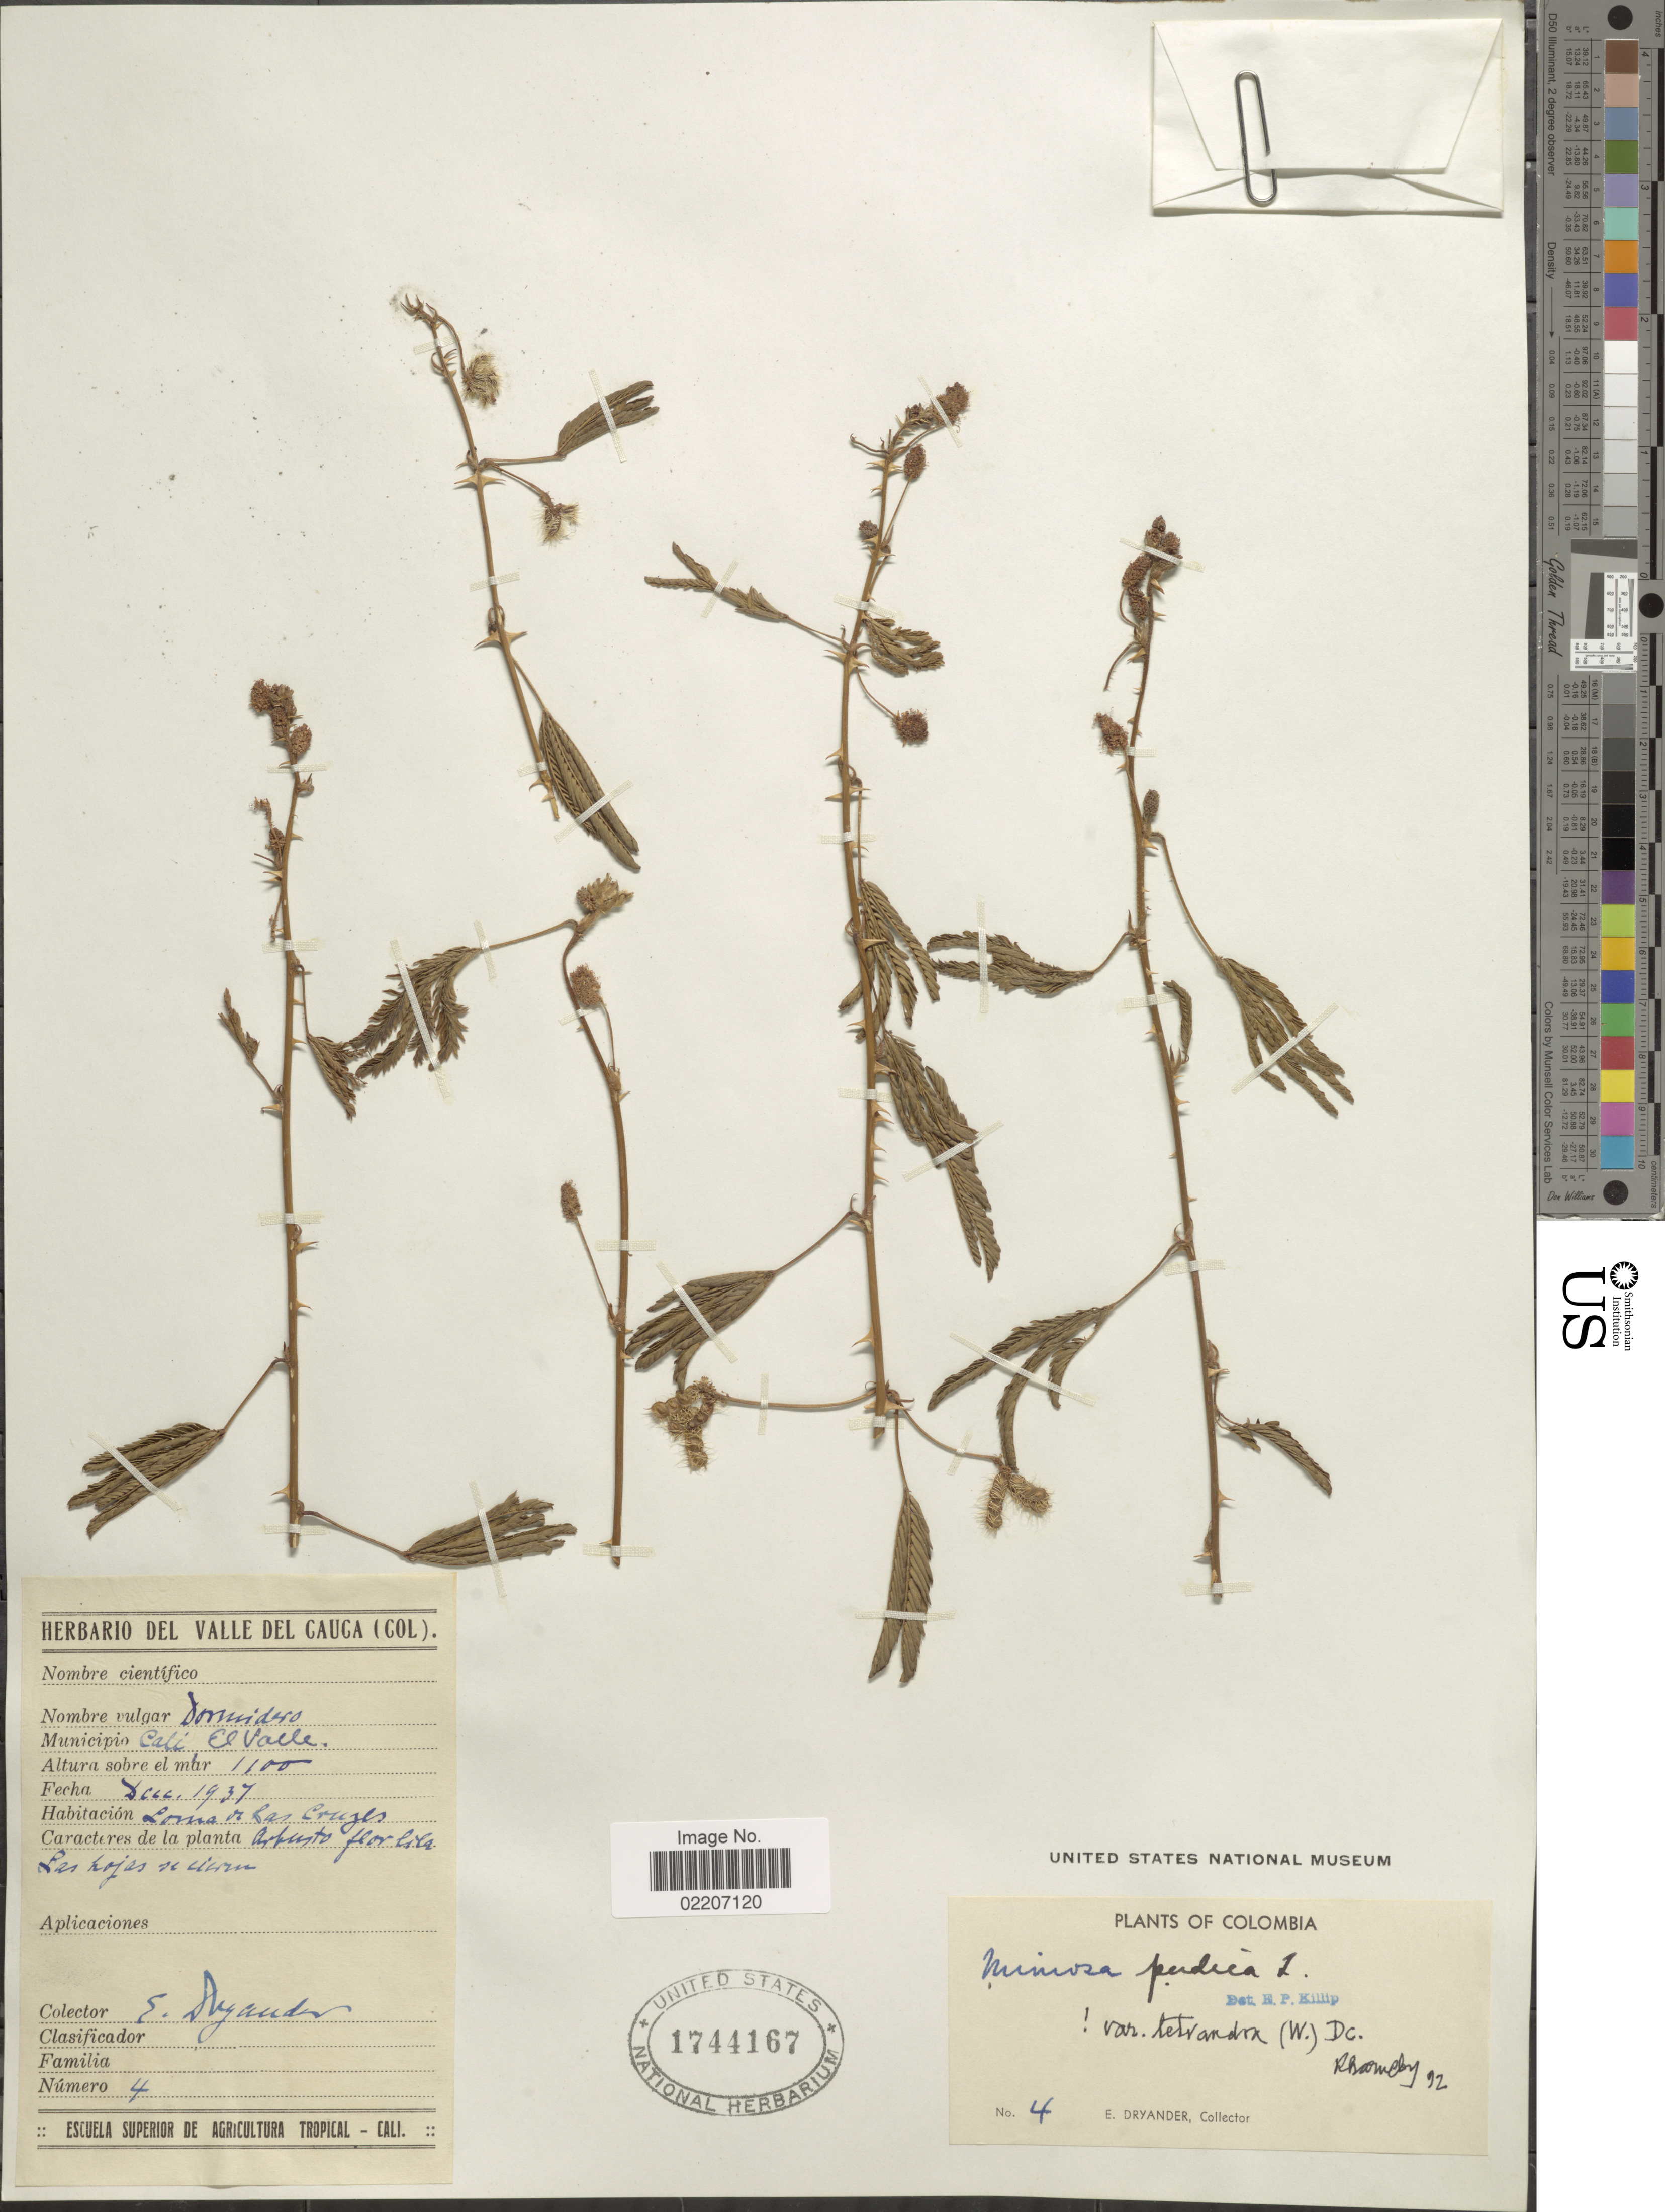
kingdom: Plantae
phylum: Tracheophyta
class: Magnoliopsida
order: Fabales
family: Fabaceae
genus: Mimosa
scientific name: Mimosa pudica var. tetrandra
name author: L.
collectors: E. Dryander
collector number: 4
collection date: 1937-12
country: Colombia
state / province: Valle del Cauca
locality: Cali, El Valle, Loma de Las Cruces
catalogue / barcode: US 1744167